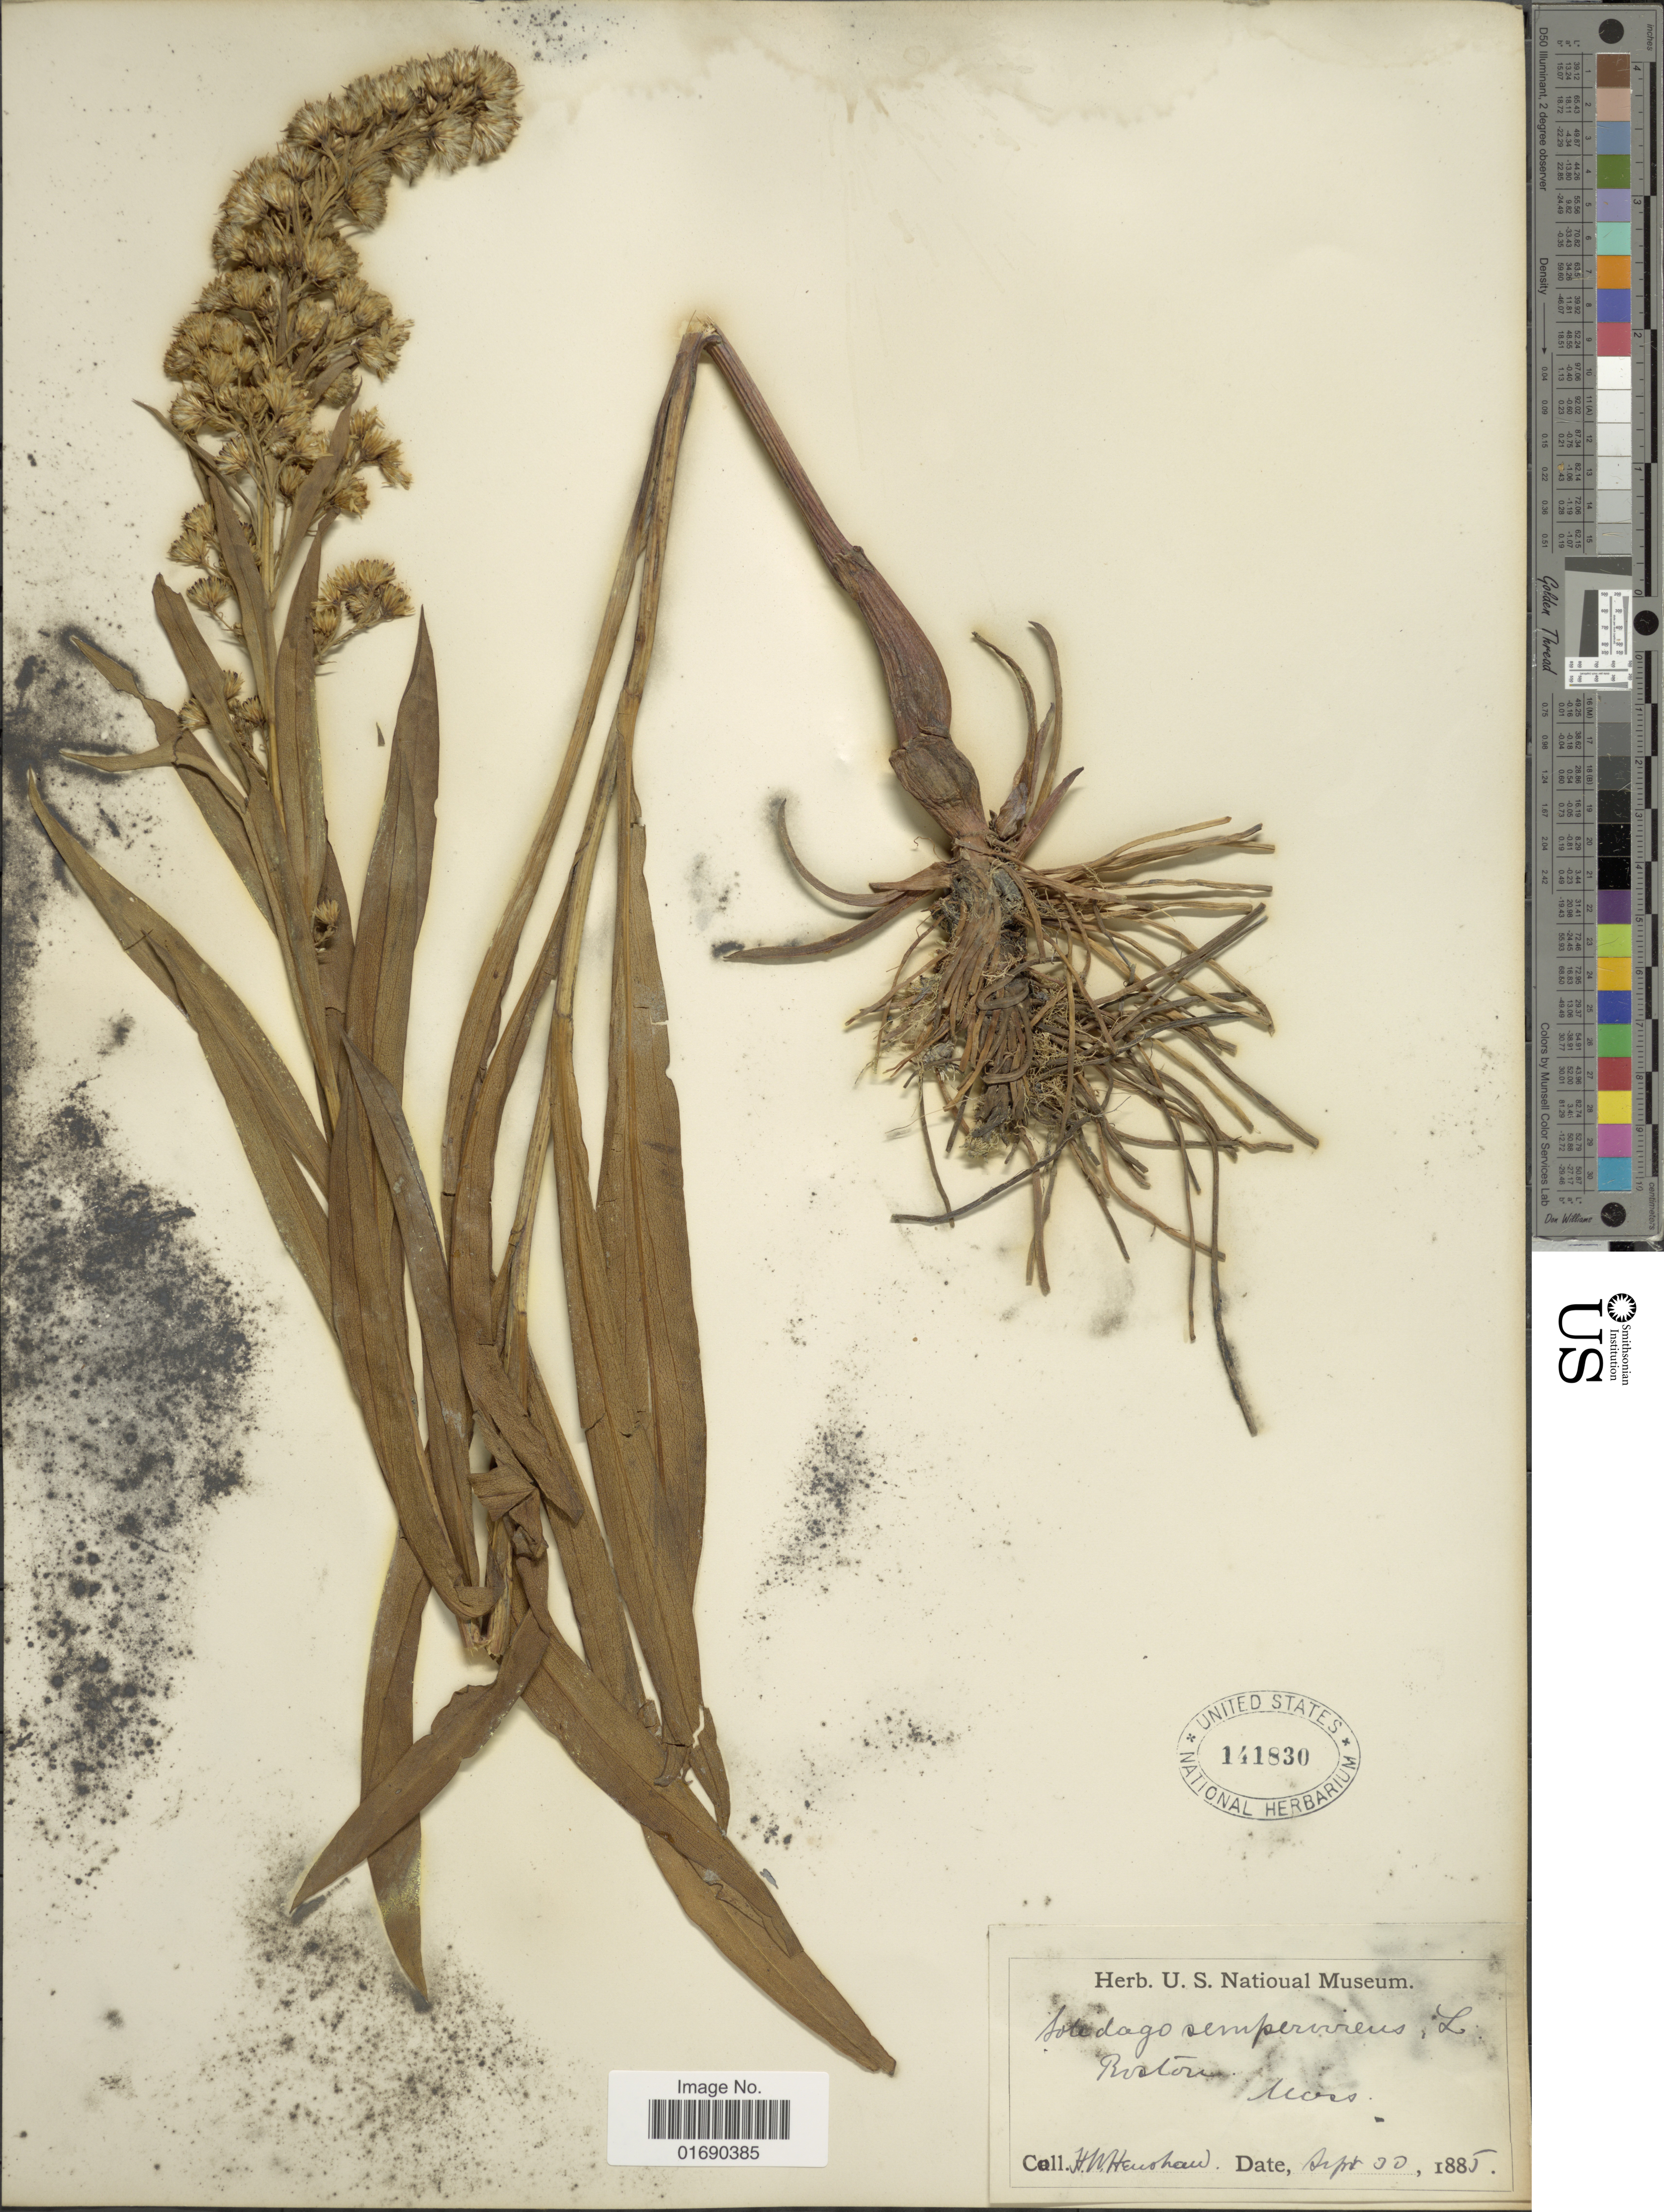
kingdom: Plantae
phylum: Tracheophyta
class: Magnoliopsida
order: Asterales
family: Asteraceae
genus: Solidago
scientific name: Solidago sempervirens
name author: L.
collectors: H. Henshaw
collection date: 1885-09-30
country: United States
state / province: Massachusetts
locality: Roston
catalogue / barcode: US 141830